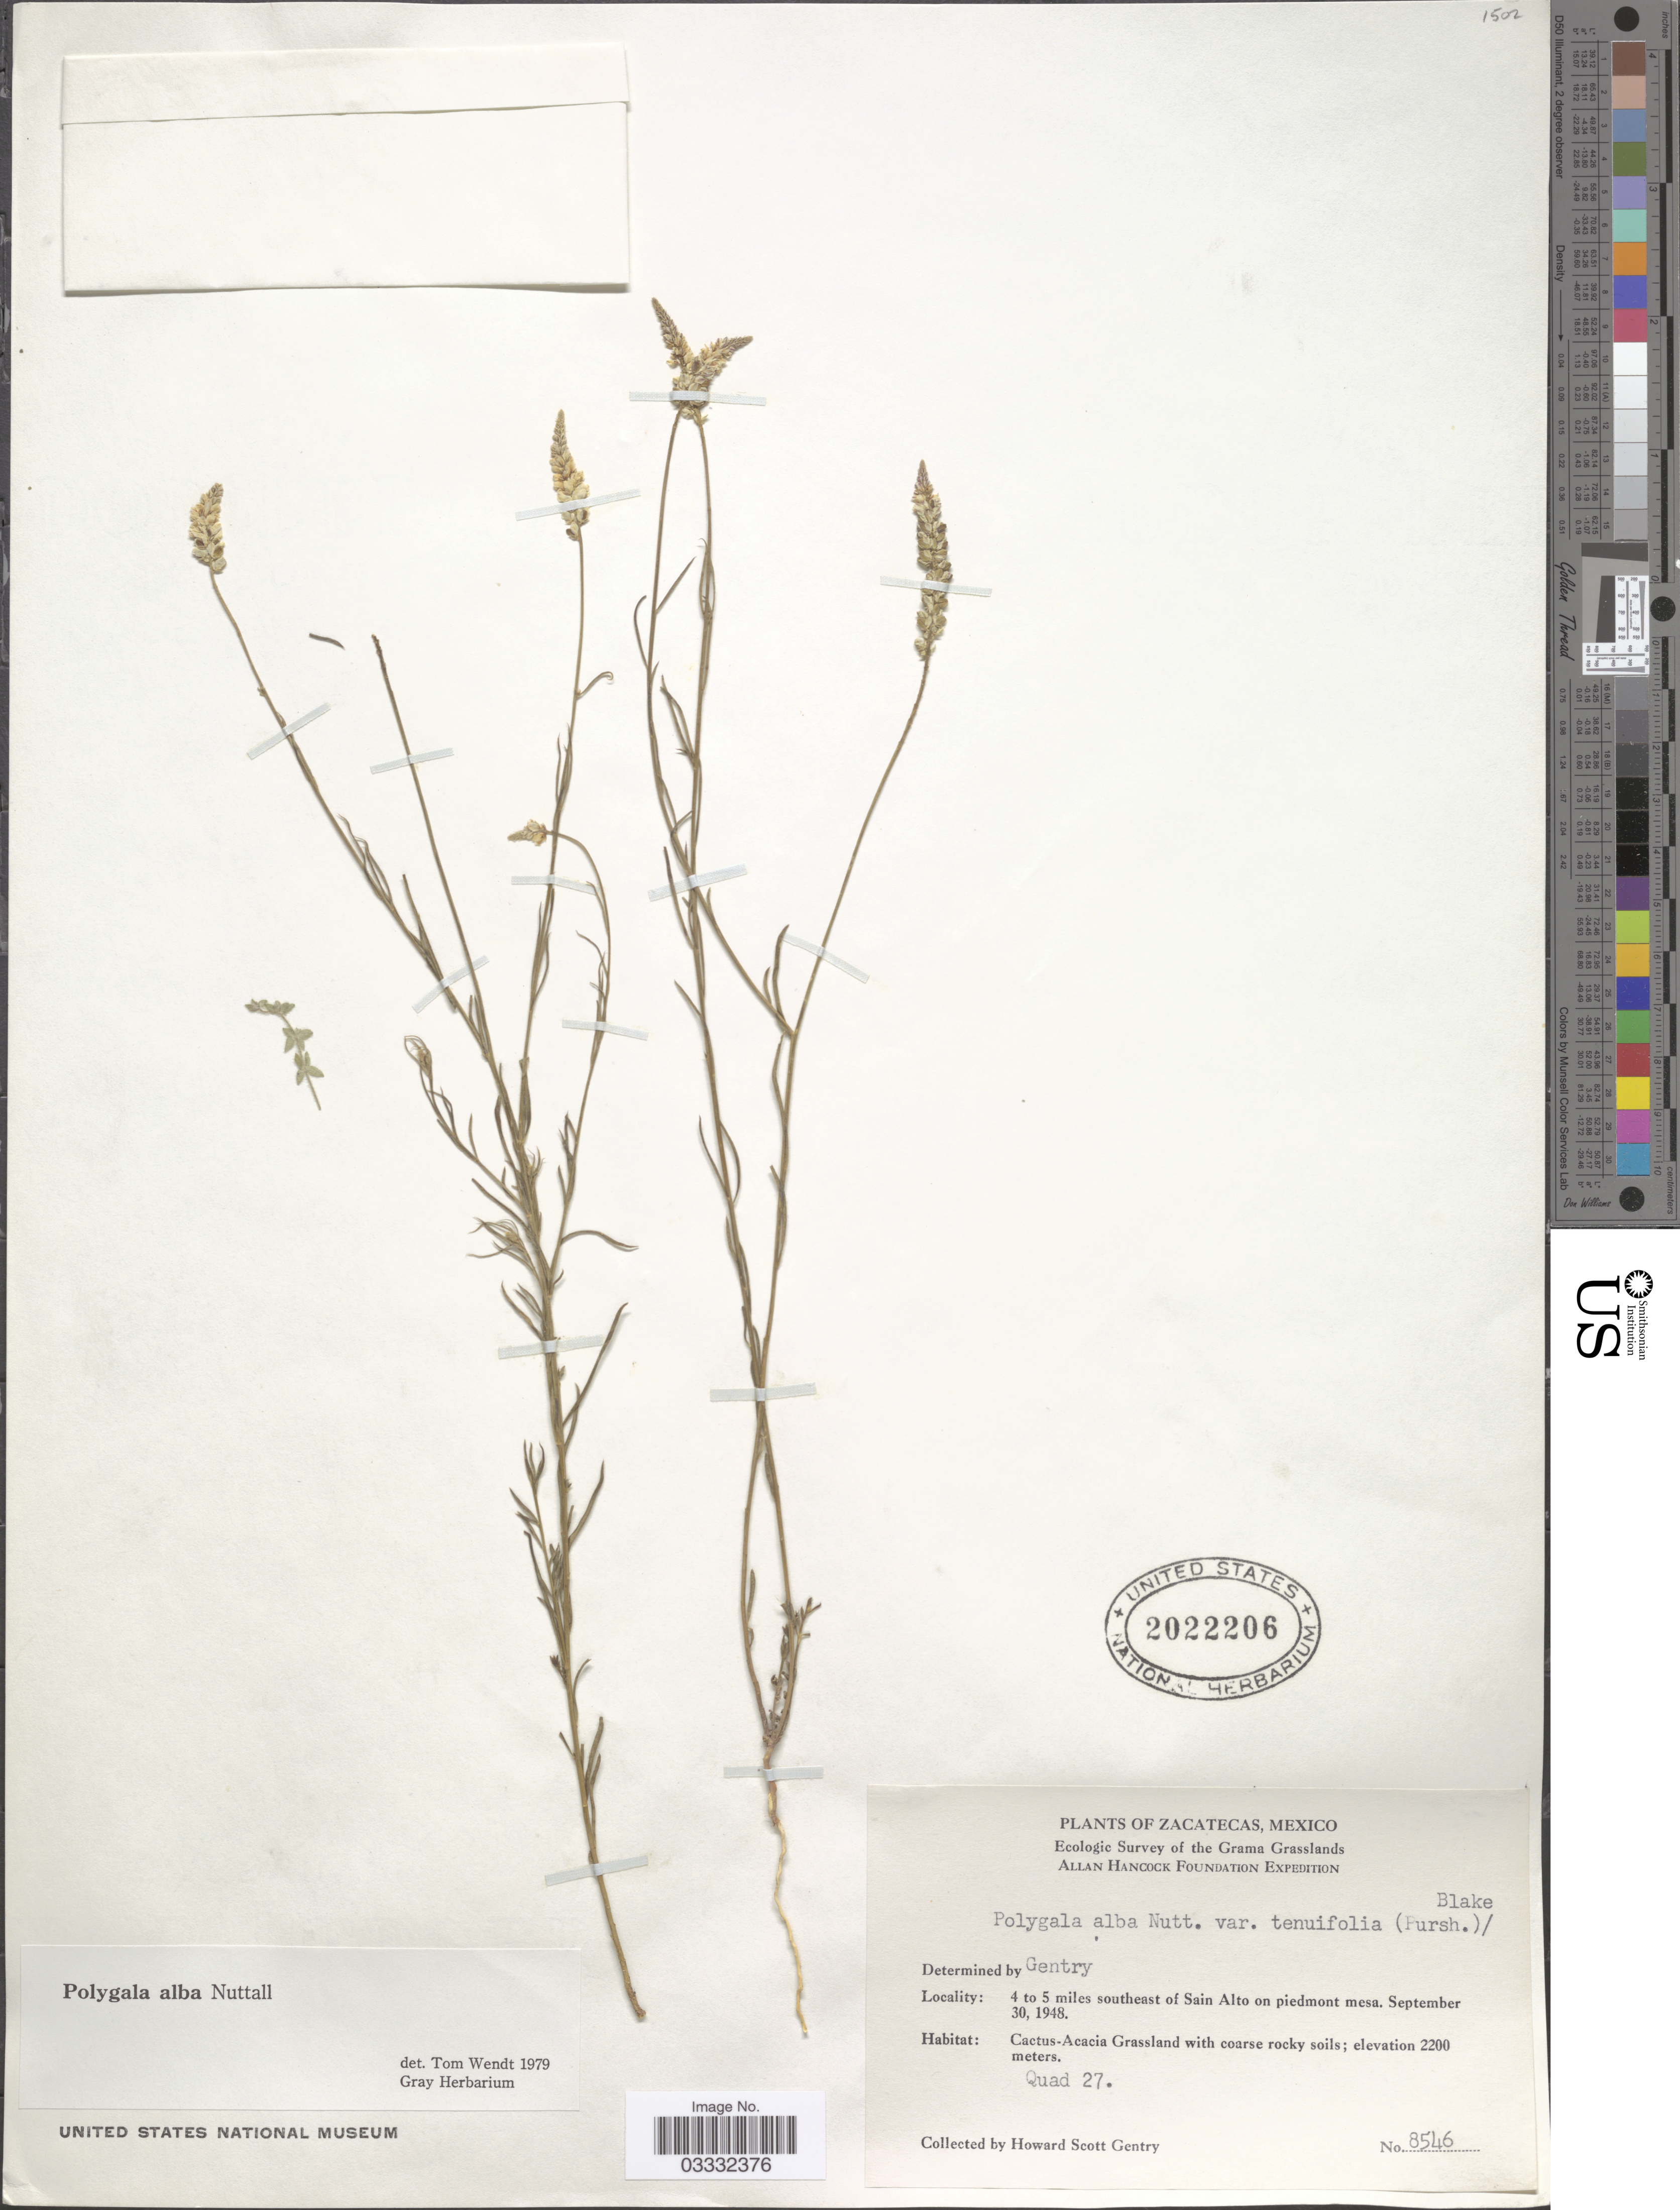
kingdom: Plantae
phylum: Tracheophyta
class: Magnoliopsida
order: Fabales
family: Polygalaceae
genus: Polygala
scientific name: Polygala alba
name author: Nutt.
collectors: H. S. Gentry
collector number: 8546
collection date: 1948-09-30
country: Mexico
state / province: Zacatecas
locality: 4 to 5 miles southeast of Sain Alto on piedmont mesa. Quad 27 [unsure placement].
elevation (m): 2200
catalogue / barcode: US 2022206